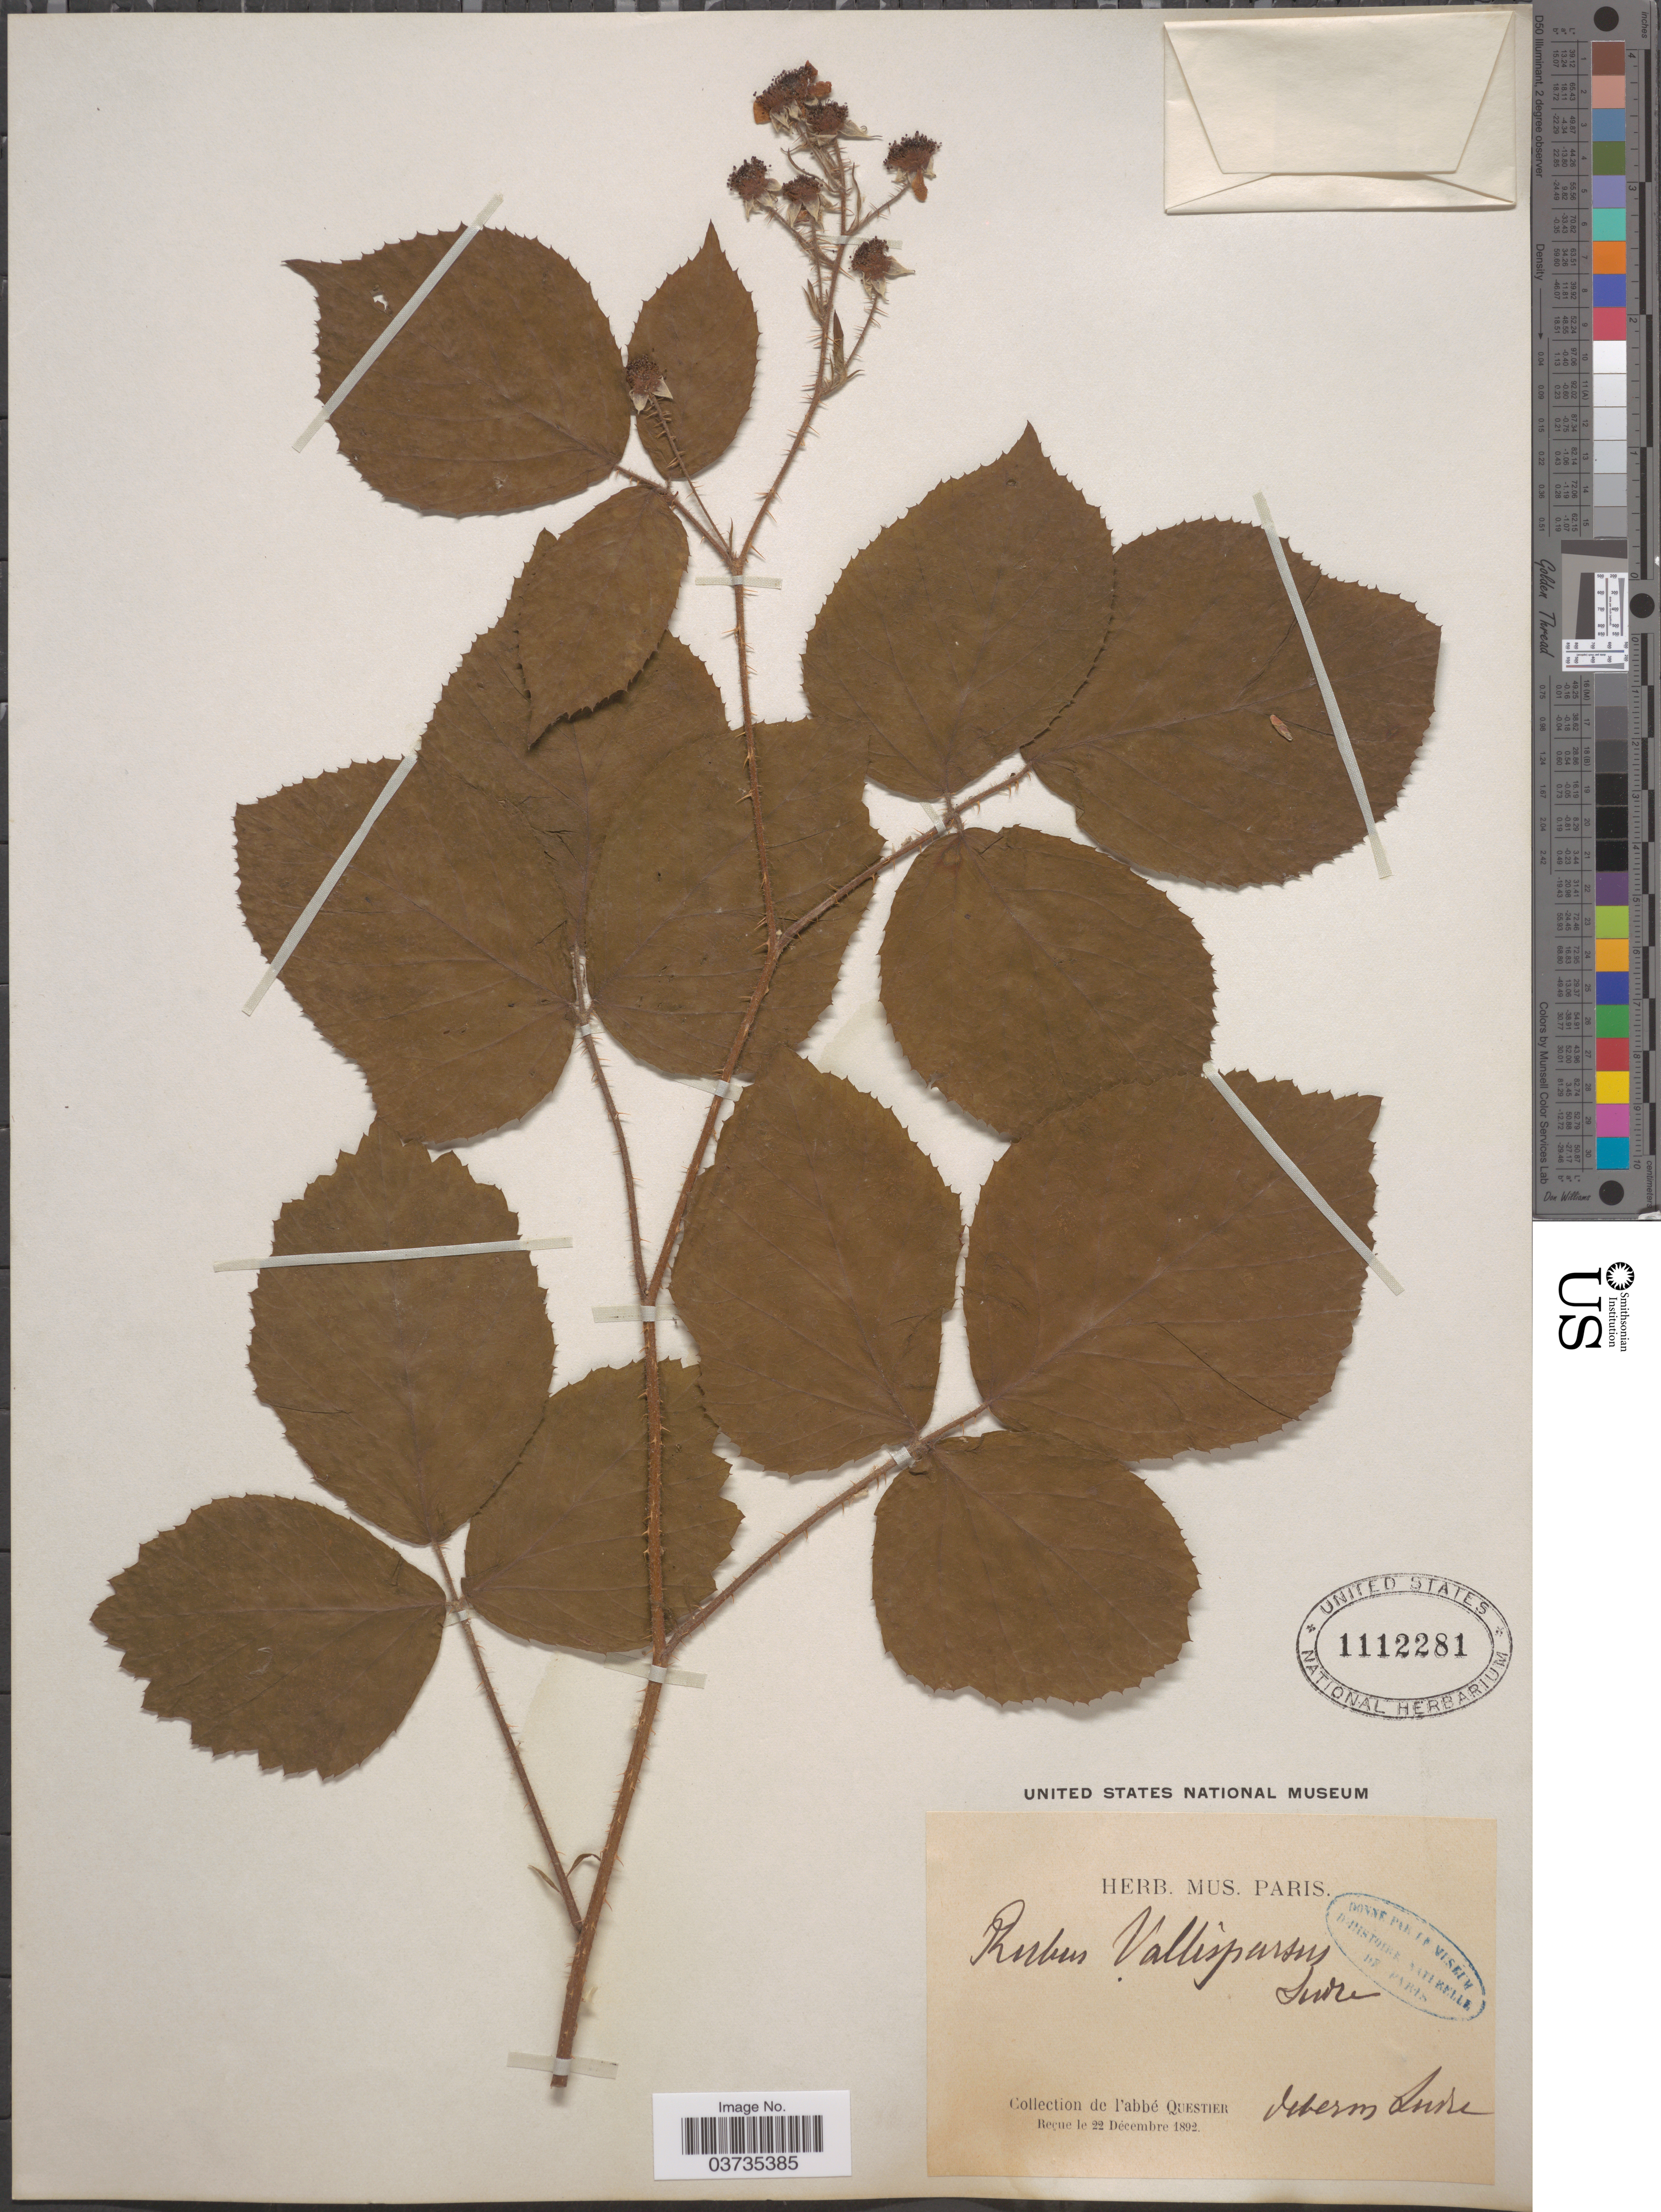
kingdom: Plantae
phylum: Tracheophyta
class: Magnoliopsida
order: Rosales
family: Rosaceae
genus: Rubus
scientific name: Rubus vallisparsus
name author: Sudre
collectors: A. Questier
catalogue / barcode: US 1112281